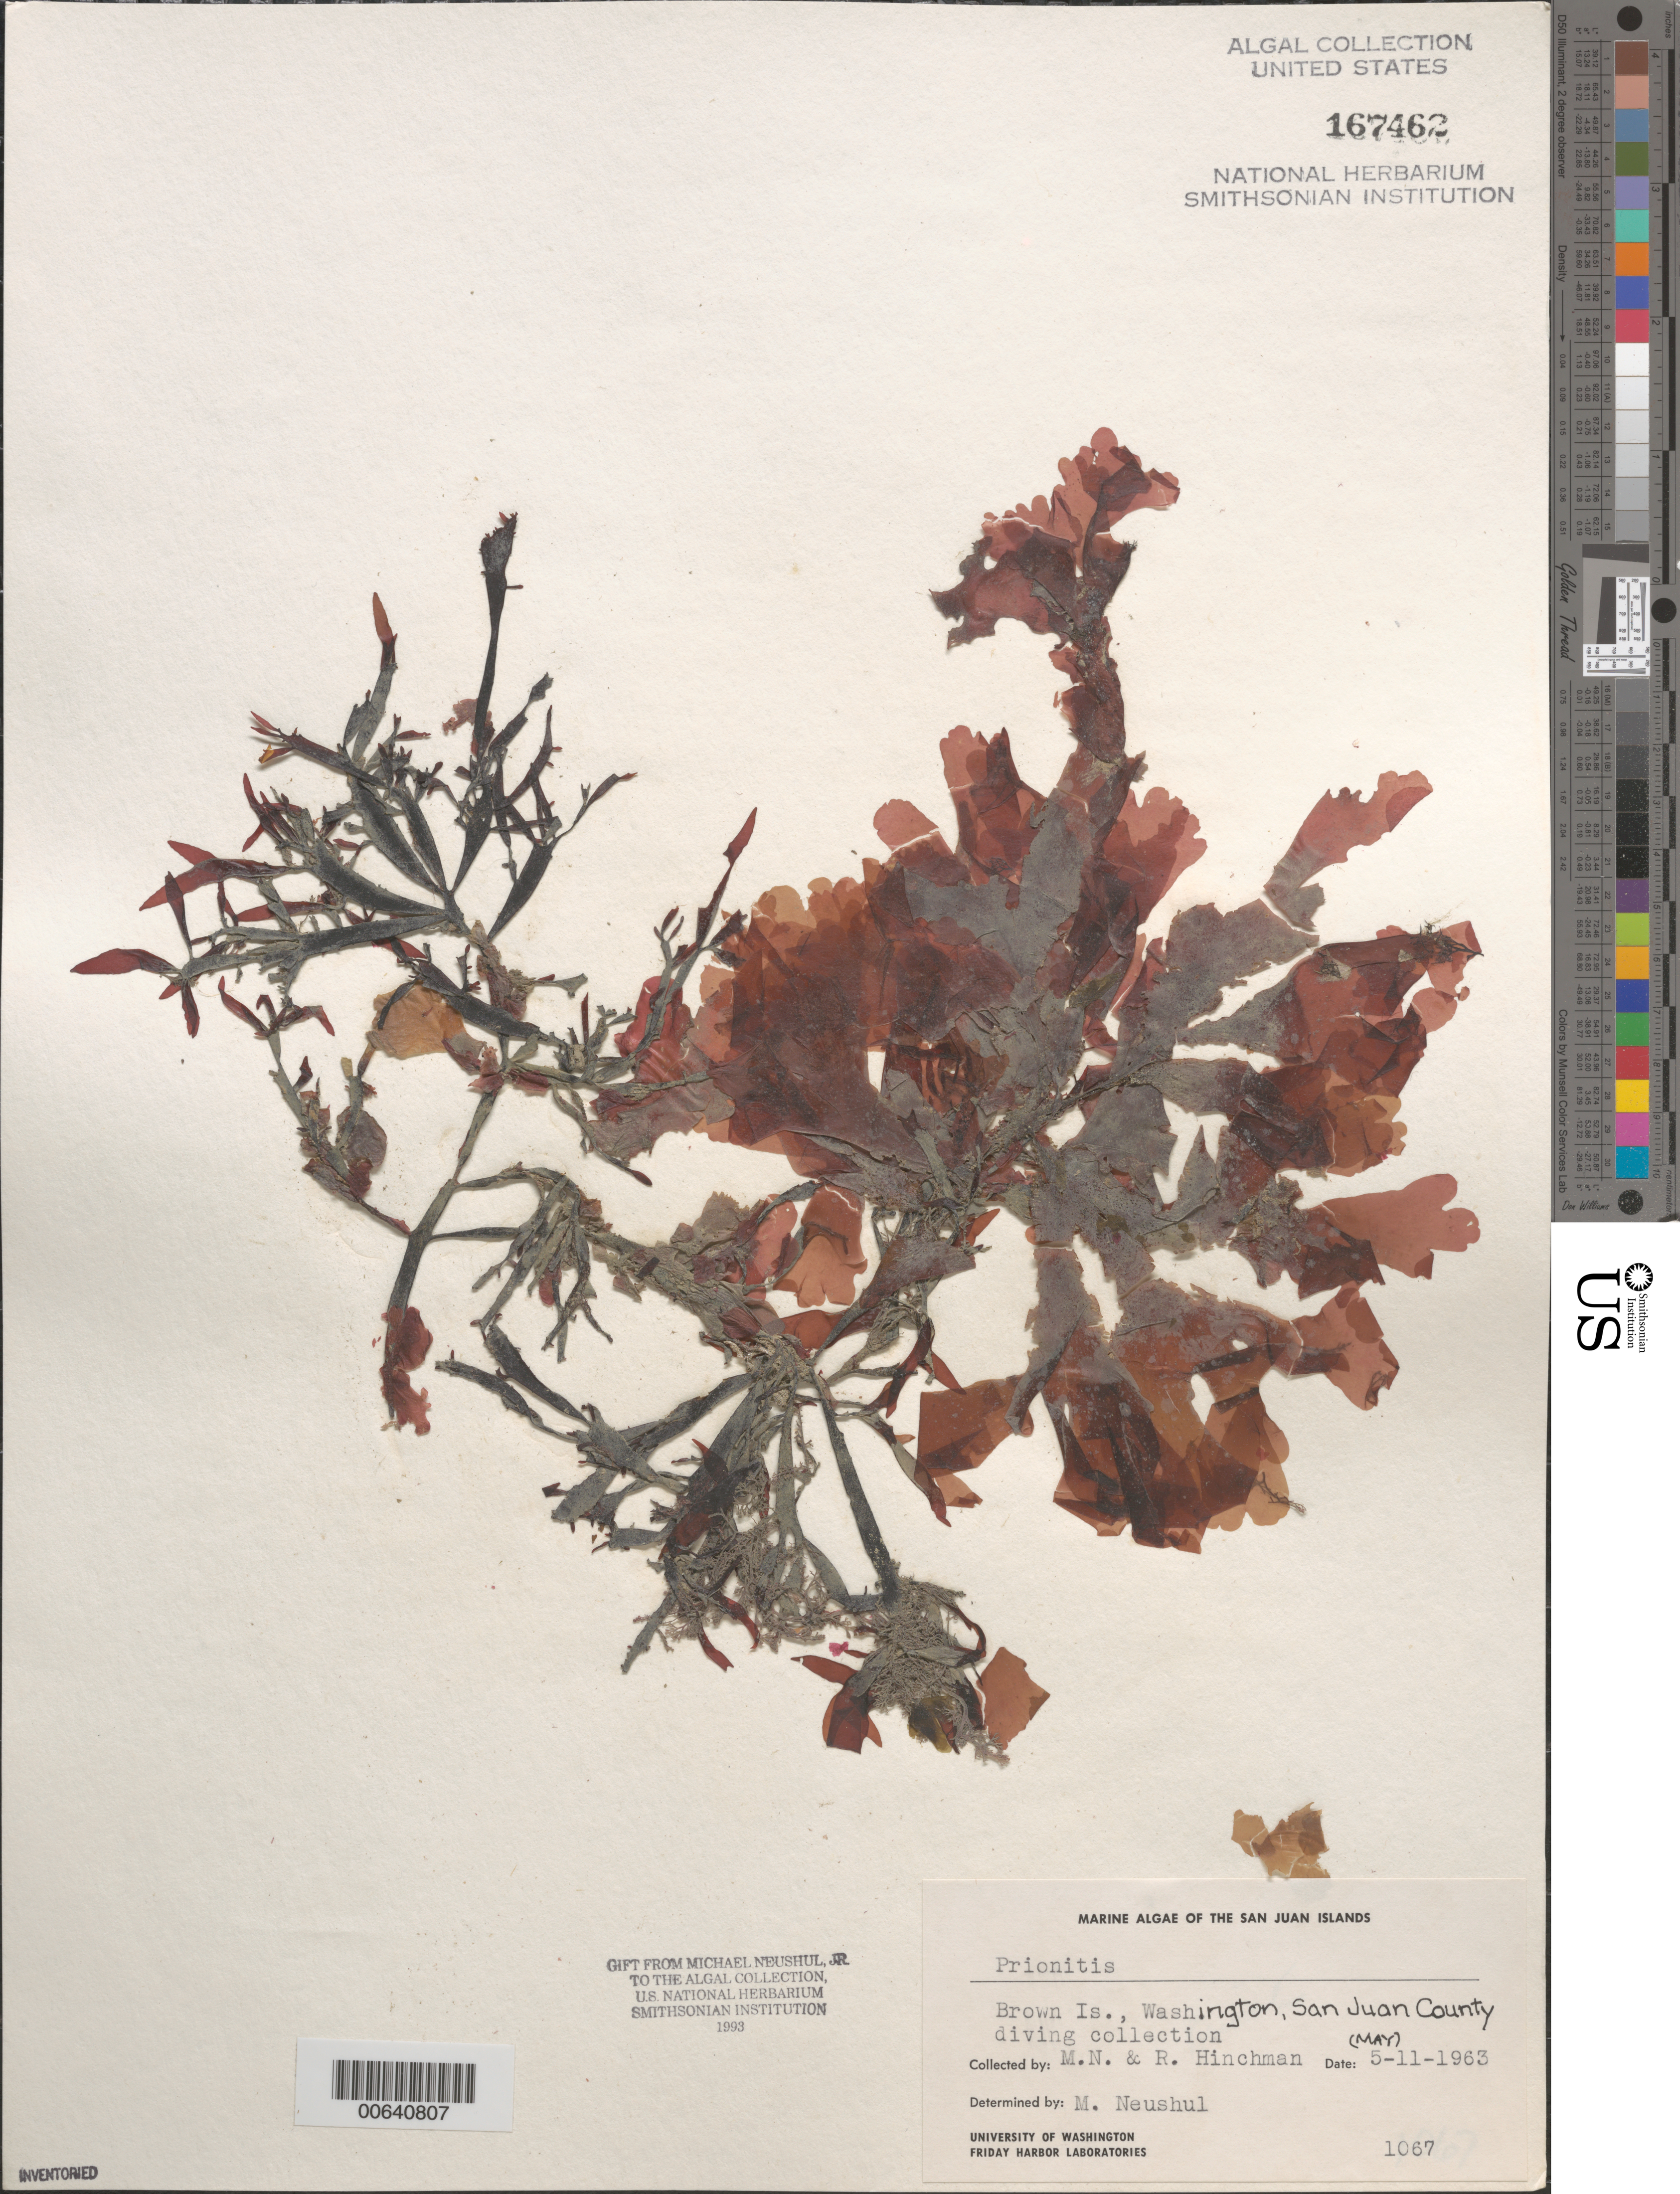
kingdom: Plantae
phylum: Rhodophyta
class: Florideophyceae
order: Cryptonemiales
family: Cryptonemiaceae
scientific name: Prionitis sp.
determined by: Neushul, M.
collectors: M. Neushul & R. Hinchman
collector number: Neushul 1067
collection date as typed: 11 May 1963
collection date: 1963-05-11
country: United States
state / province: Washington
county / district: San Juan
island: Brown Island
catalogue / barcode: US 167462